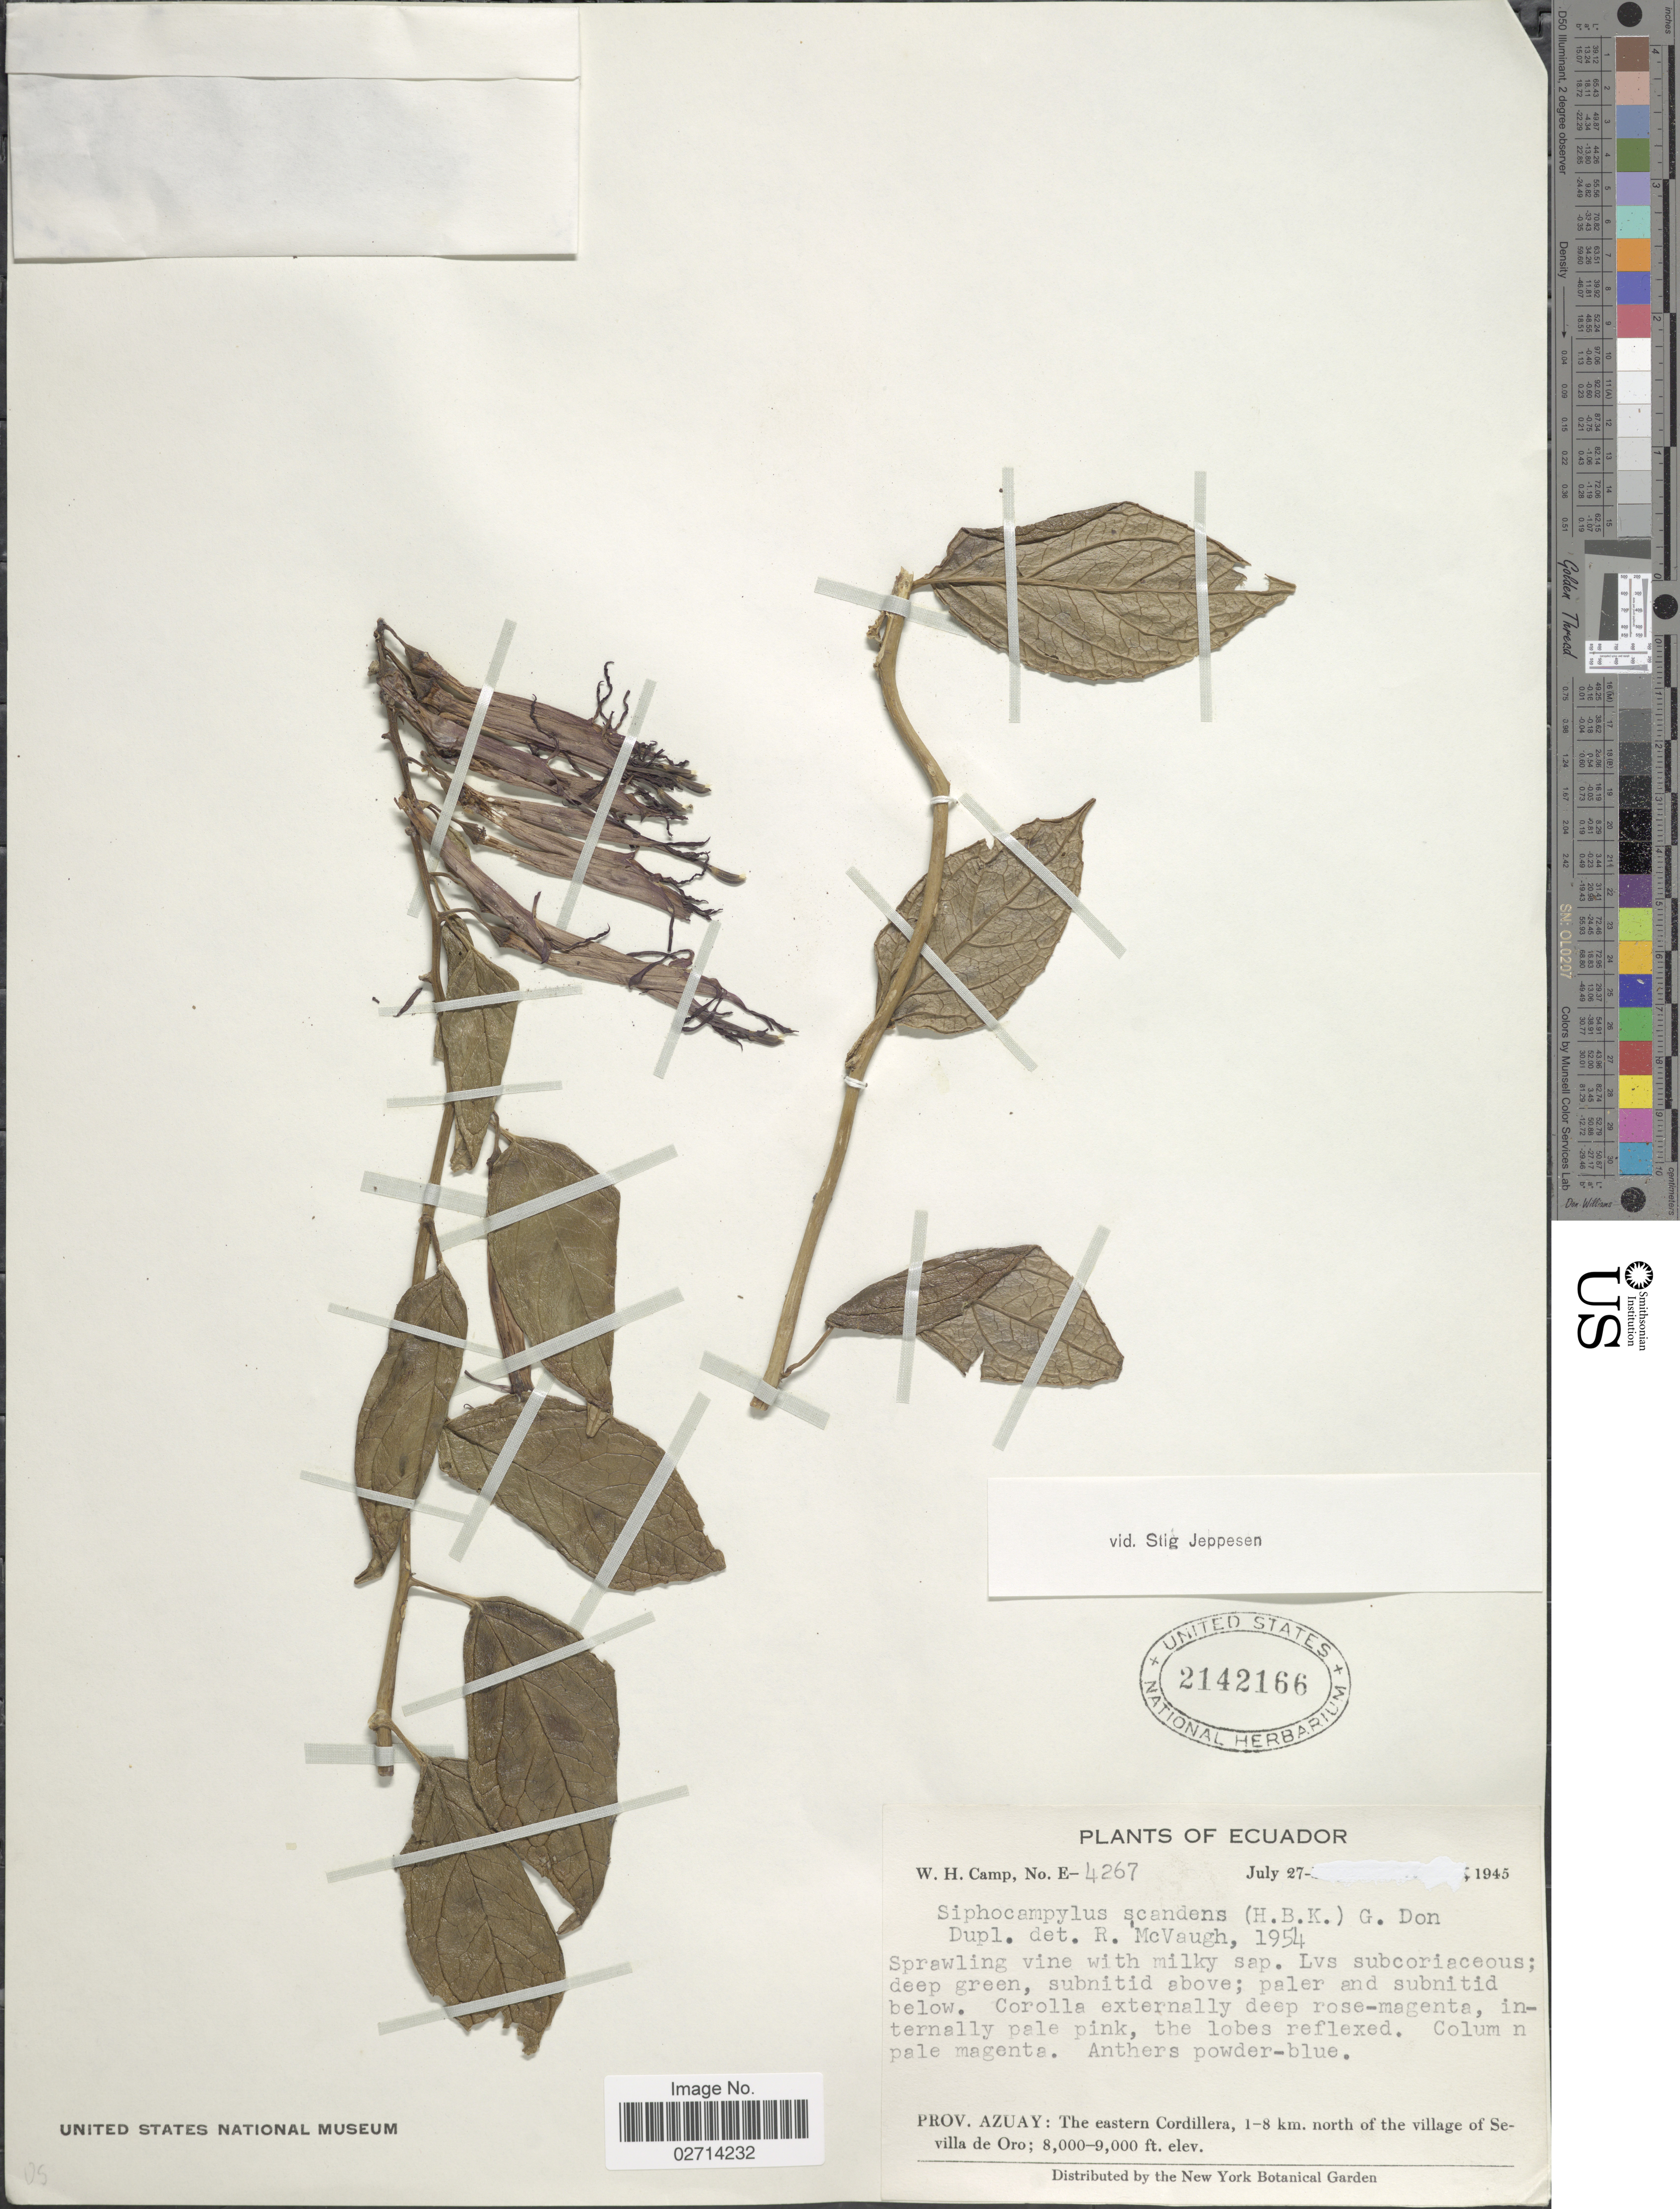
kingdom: Plantae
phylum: Tracheophyta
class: Magnoliopsida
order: Asterales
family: Campanulaceae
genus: Siphocampylus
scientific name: Siphocampylus scandens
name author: (Kunth) G. Don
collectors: W. H. Camp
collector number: E-4267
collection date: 1945-07-27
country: Ecuador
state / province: Azuay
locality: The eastern Cordillera, 1-8 km. north of the village of Sevilla de Oro.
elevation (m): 2438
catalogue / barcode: US 2142166